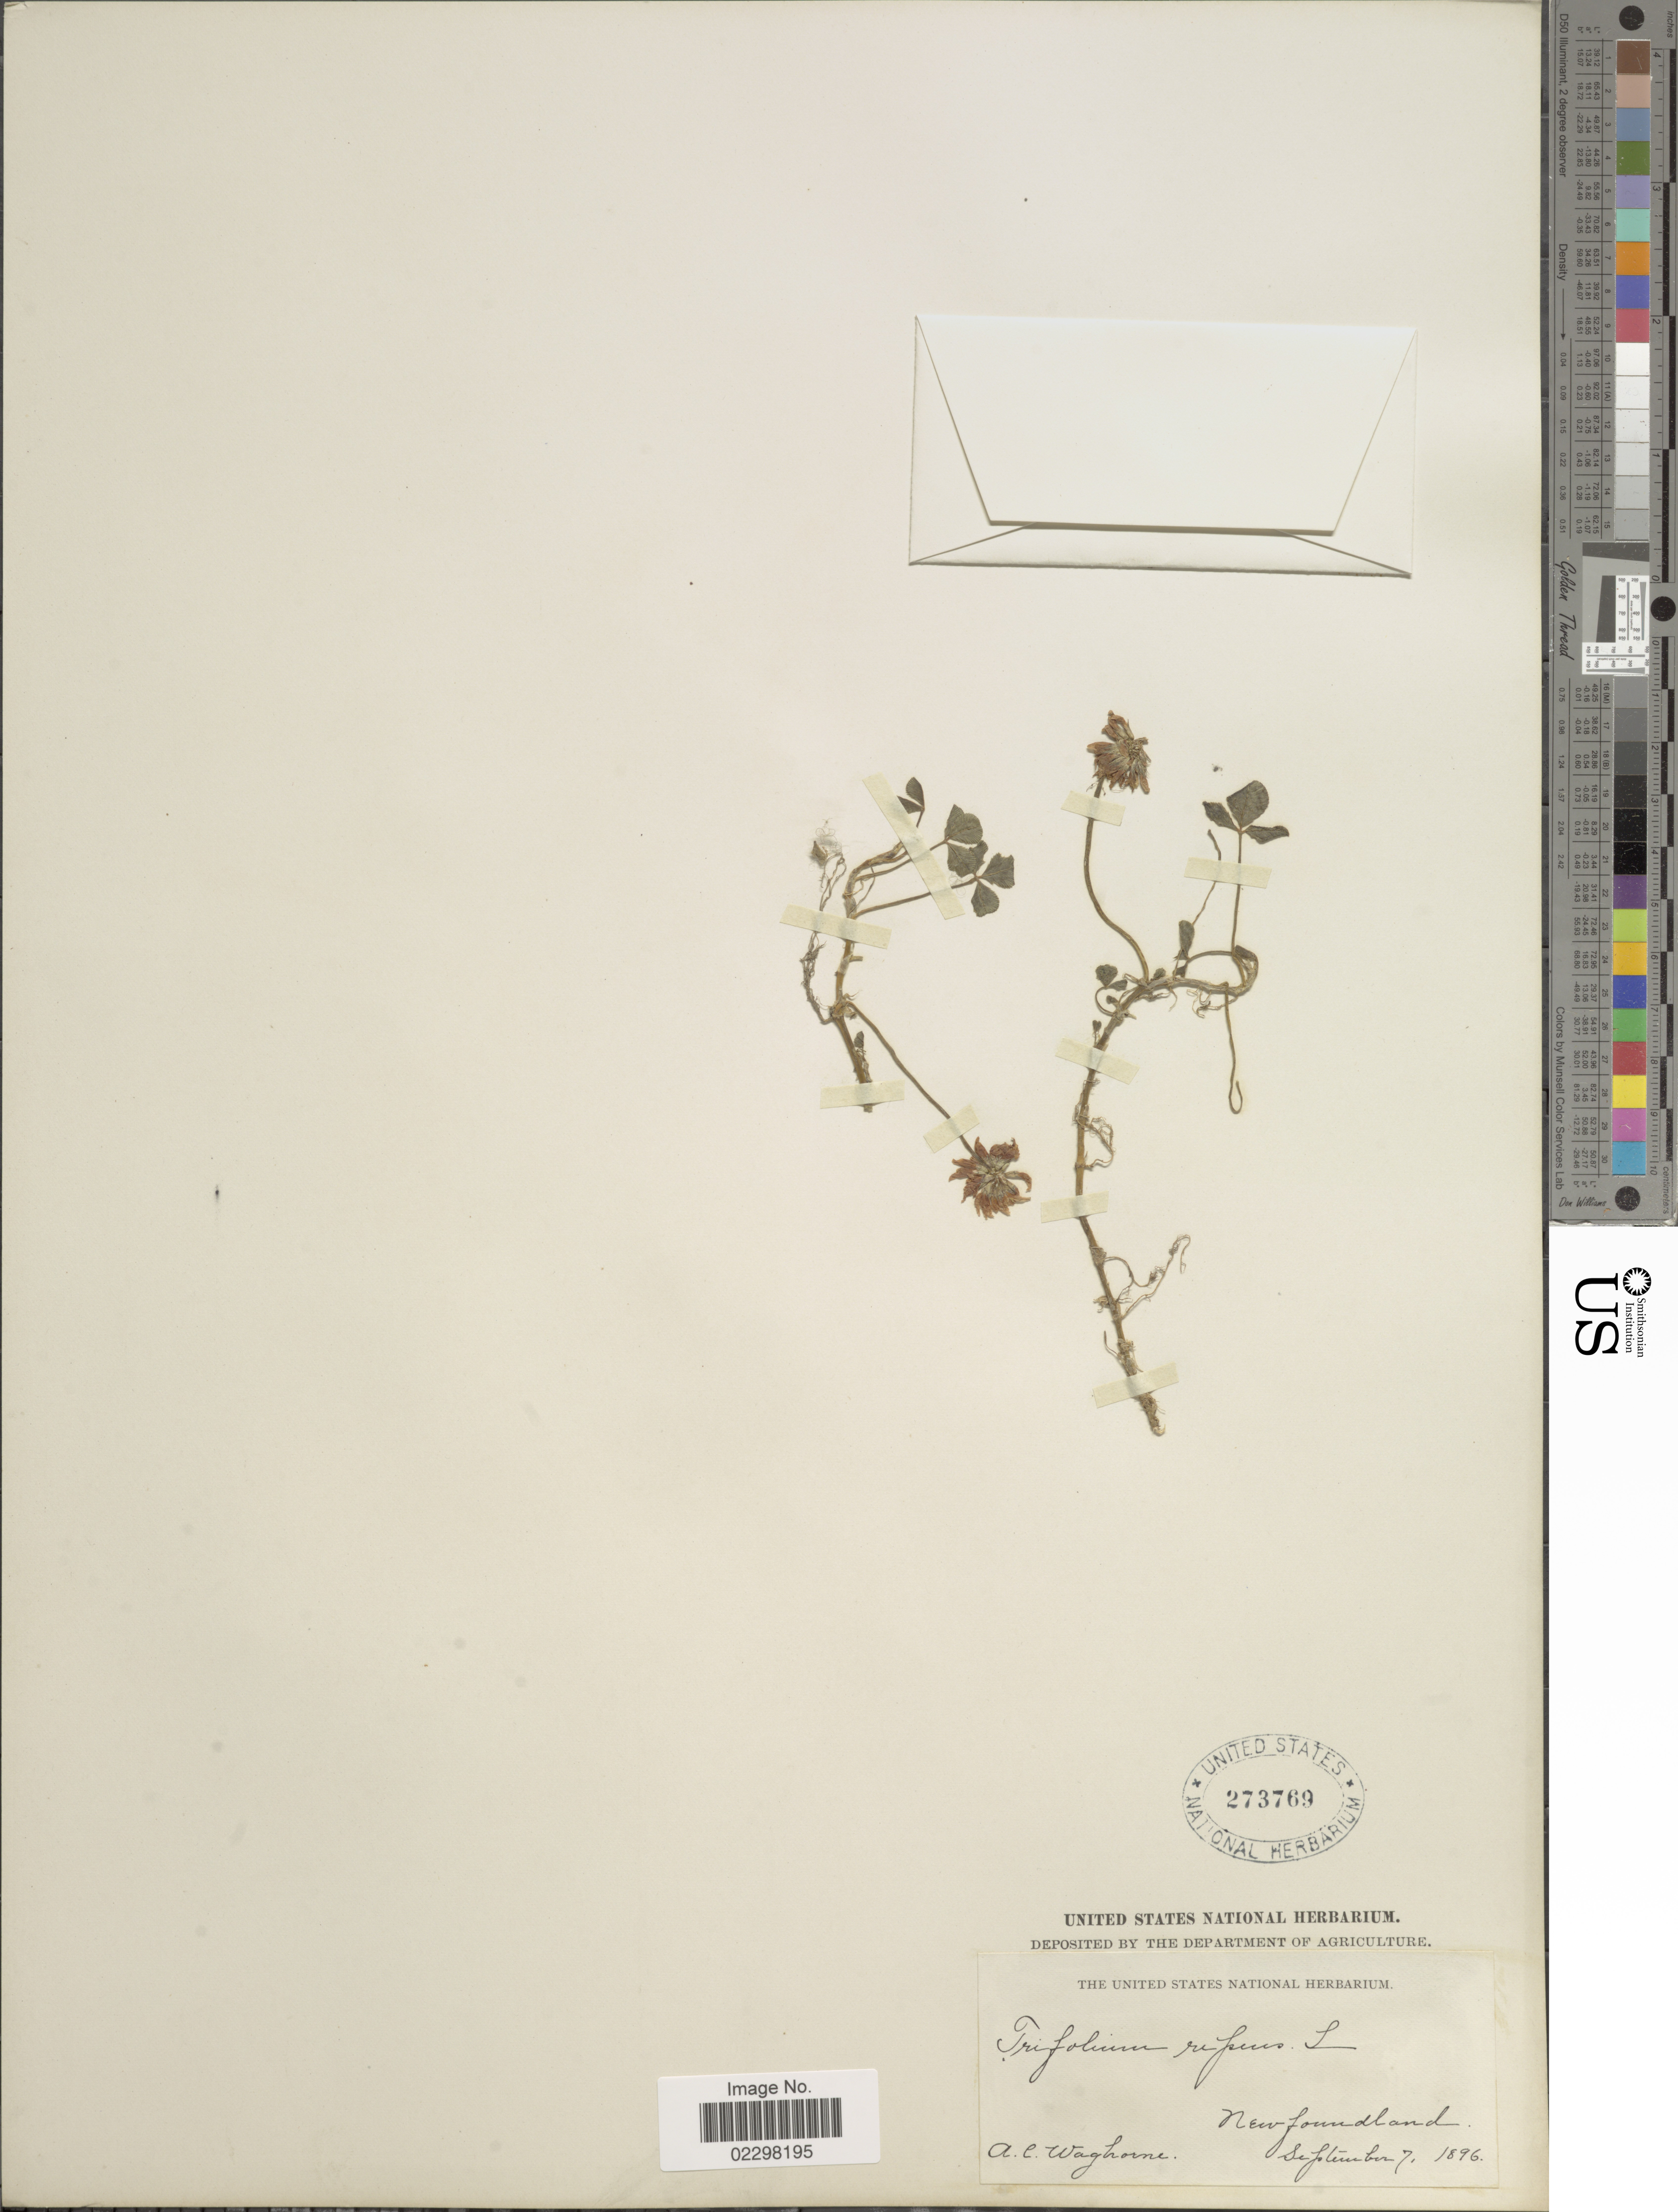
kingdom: Plantae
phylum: Tracheophyta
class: Magnoliopsida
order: Fabales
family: Fabaceae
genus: Trifolium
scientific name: Trifolium repens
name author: L.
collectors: A. Waghorne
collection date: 1896-09-07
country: Canada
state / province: Newfoundland and Labrador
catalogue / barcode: US 273769